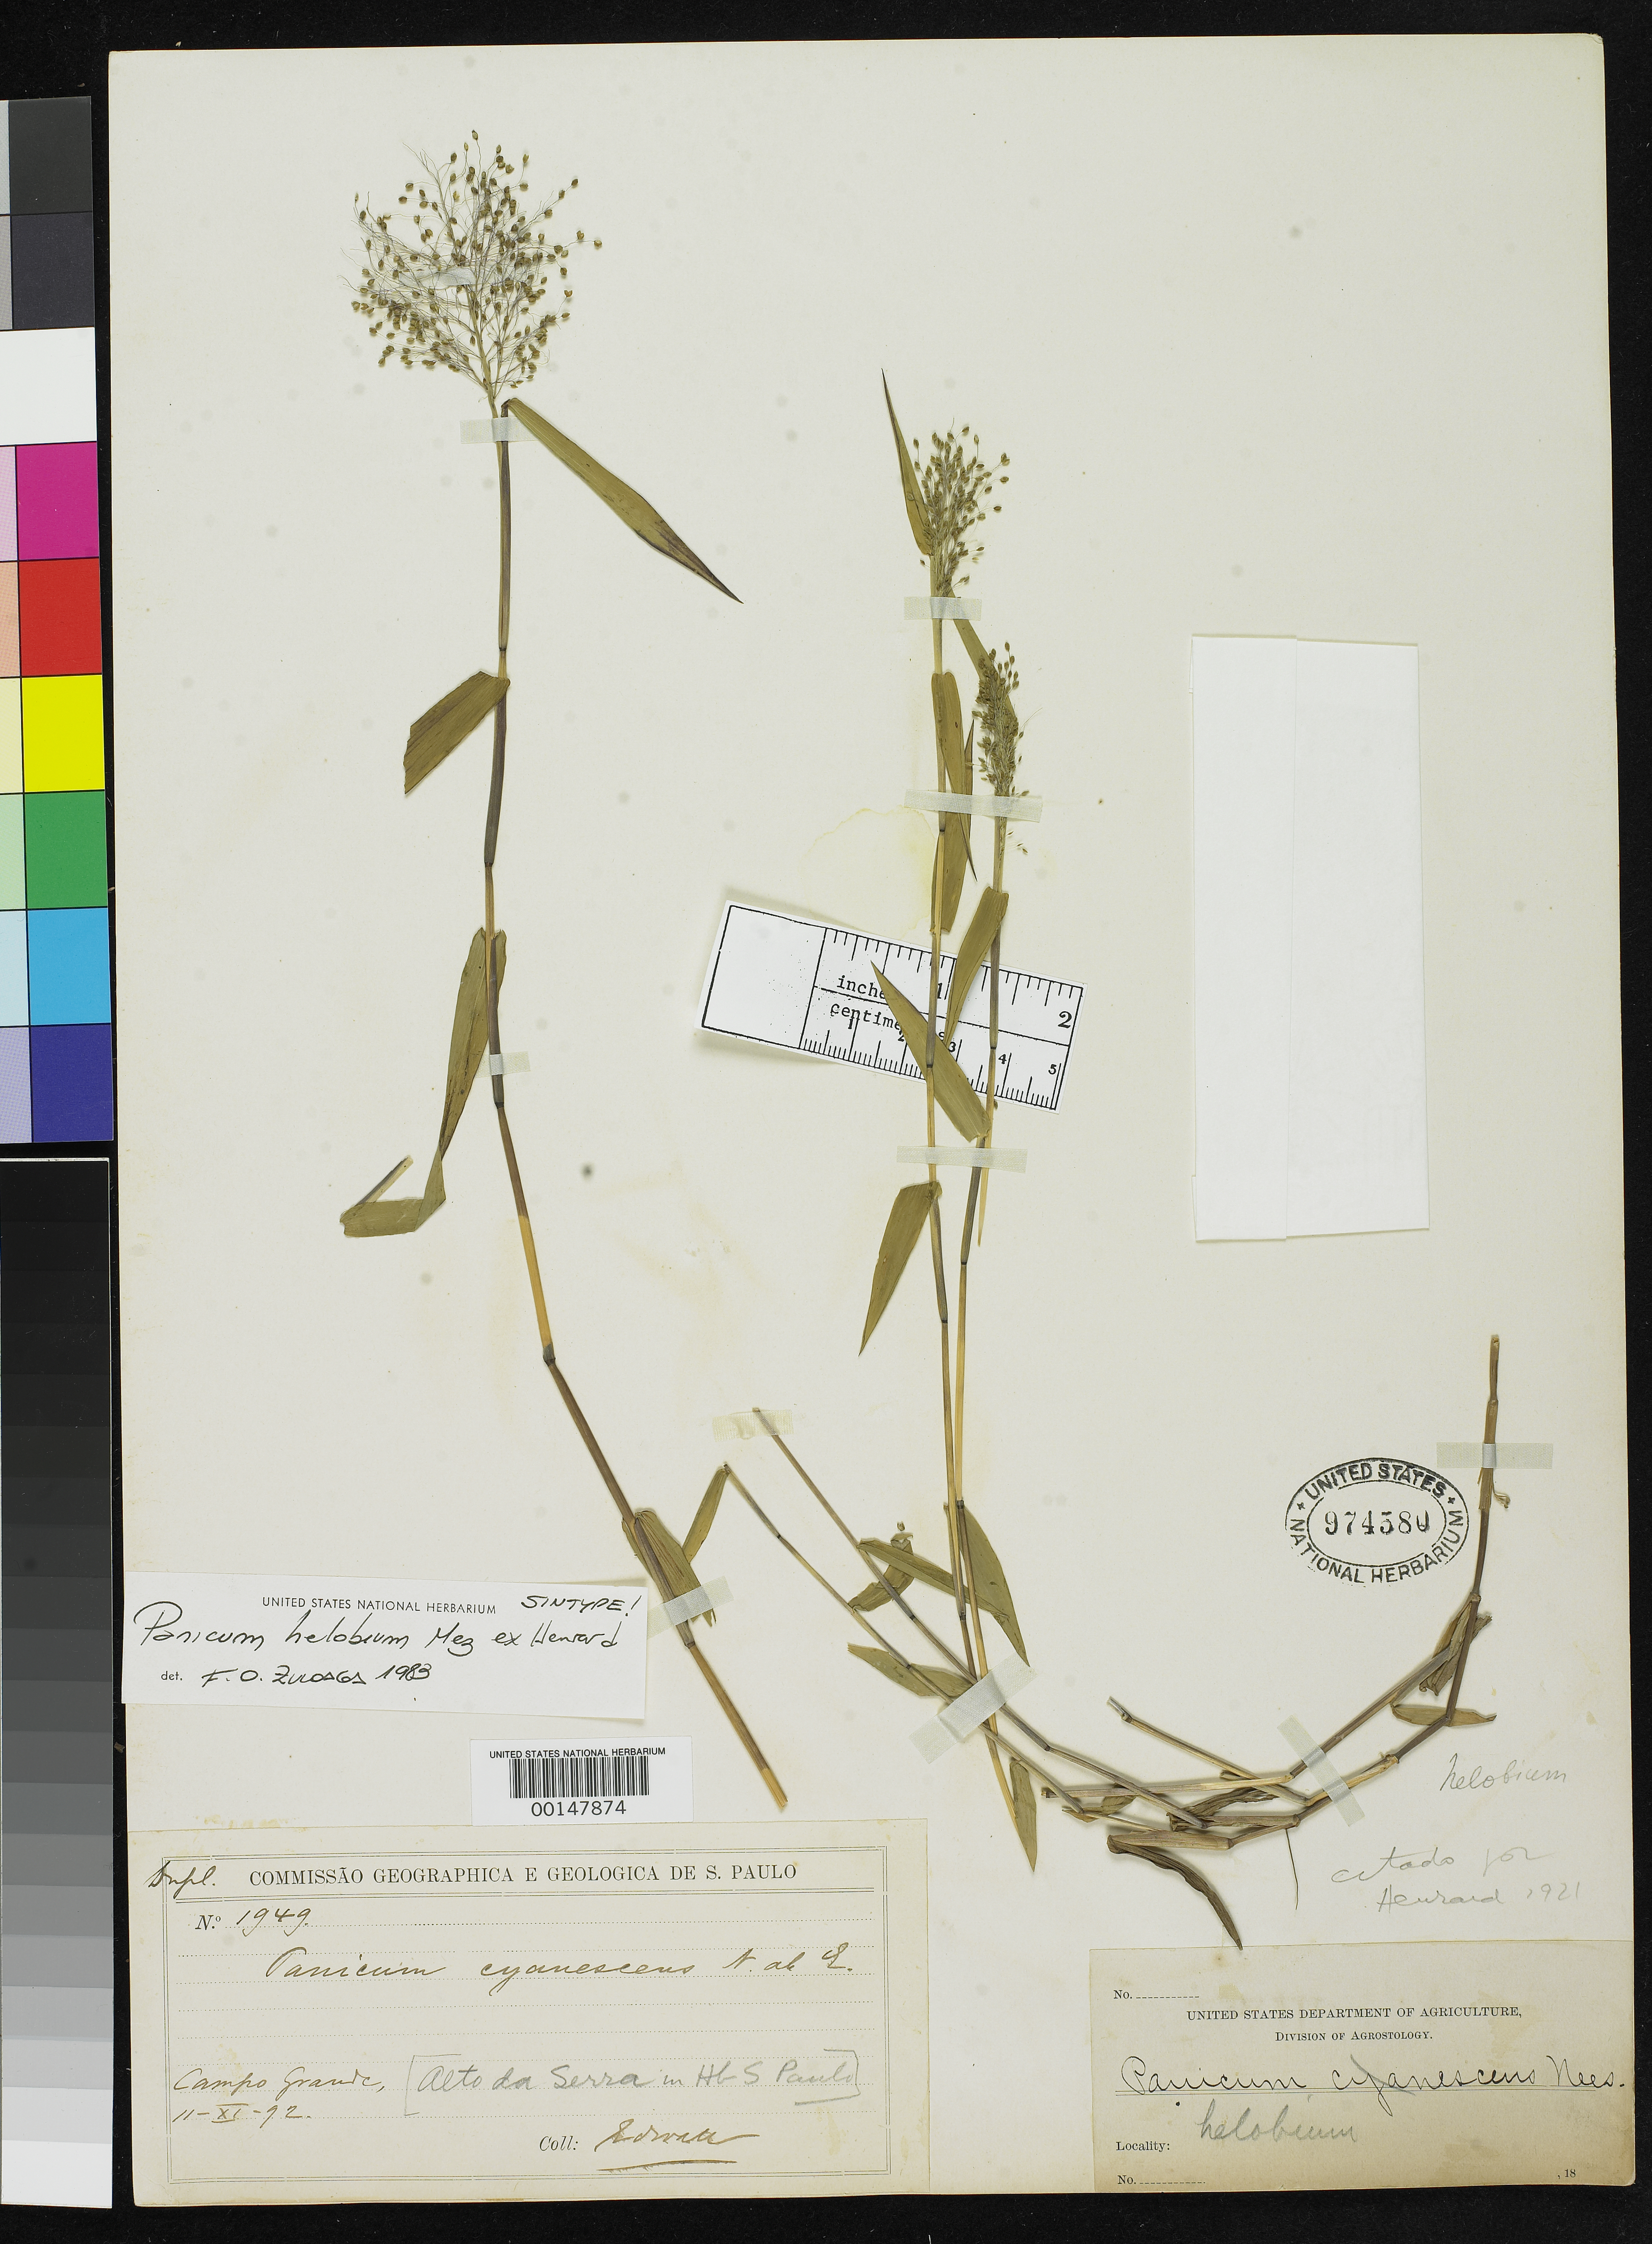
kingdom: Plantae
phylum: Tracheophyta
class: Liliopsida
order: Poales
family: Poaceae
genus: Panicum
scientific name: Panicum helobium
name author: Mez ex Henr.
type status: Syntype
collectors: G. Edwall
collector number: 1949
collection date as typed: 11 Nov 1892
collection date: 1892-11-11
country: Brazil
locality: Campo Grande.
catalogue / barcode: US 974580